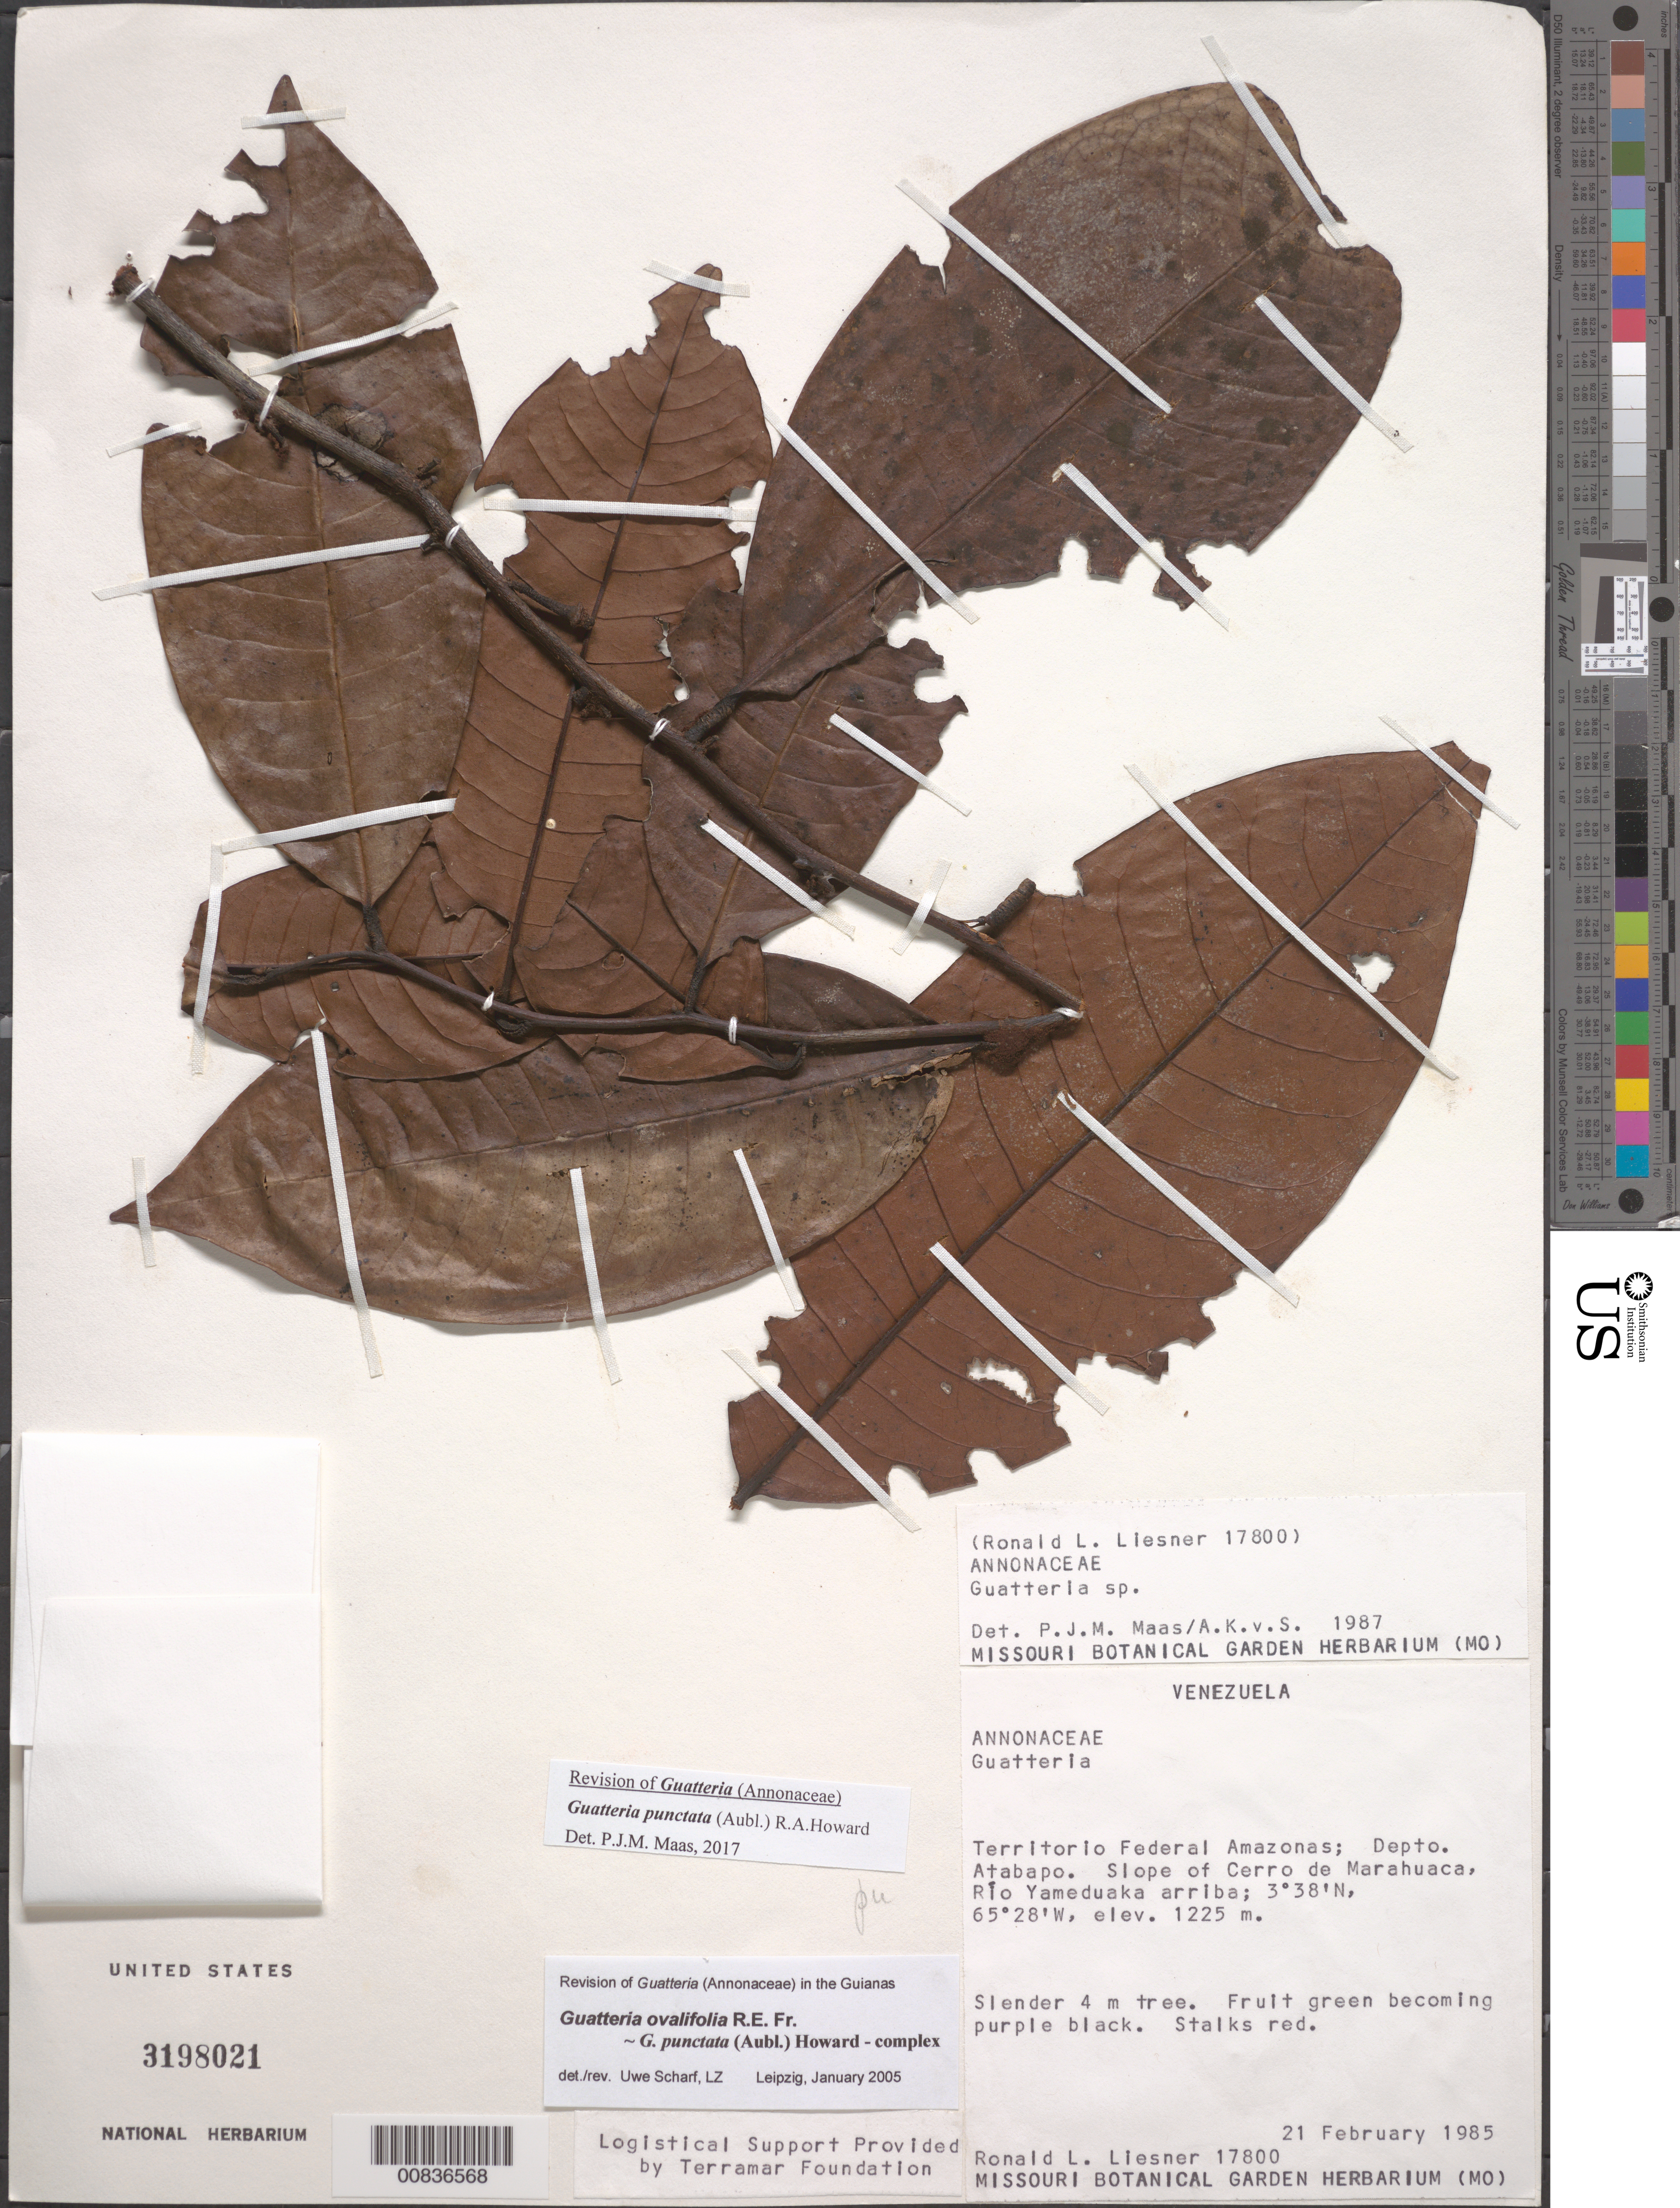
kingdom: Plantae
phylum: Tracheophyta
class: Magnoliopsida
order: Magnoliales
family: Annonaceae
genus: Guatteria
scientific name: Guatteria punctata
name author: (Aubl.) R.A. Howard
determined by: Maas, Paul J.; Maas, H.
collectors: R. L. Liesner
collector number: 17800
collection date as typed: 21-Feb-85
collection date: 1985-02-21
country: Venezuela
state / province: Amazonas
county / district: Atabapo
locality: Cerro de Marahuaca slope, Río Yameduaka arriba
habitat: Slope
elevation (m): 1225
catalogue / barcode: US 3198021